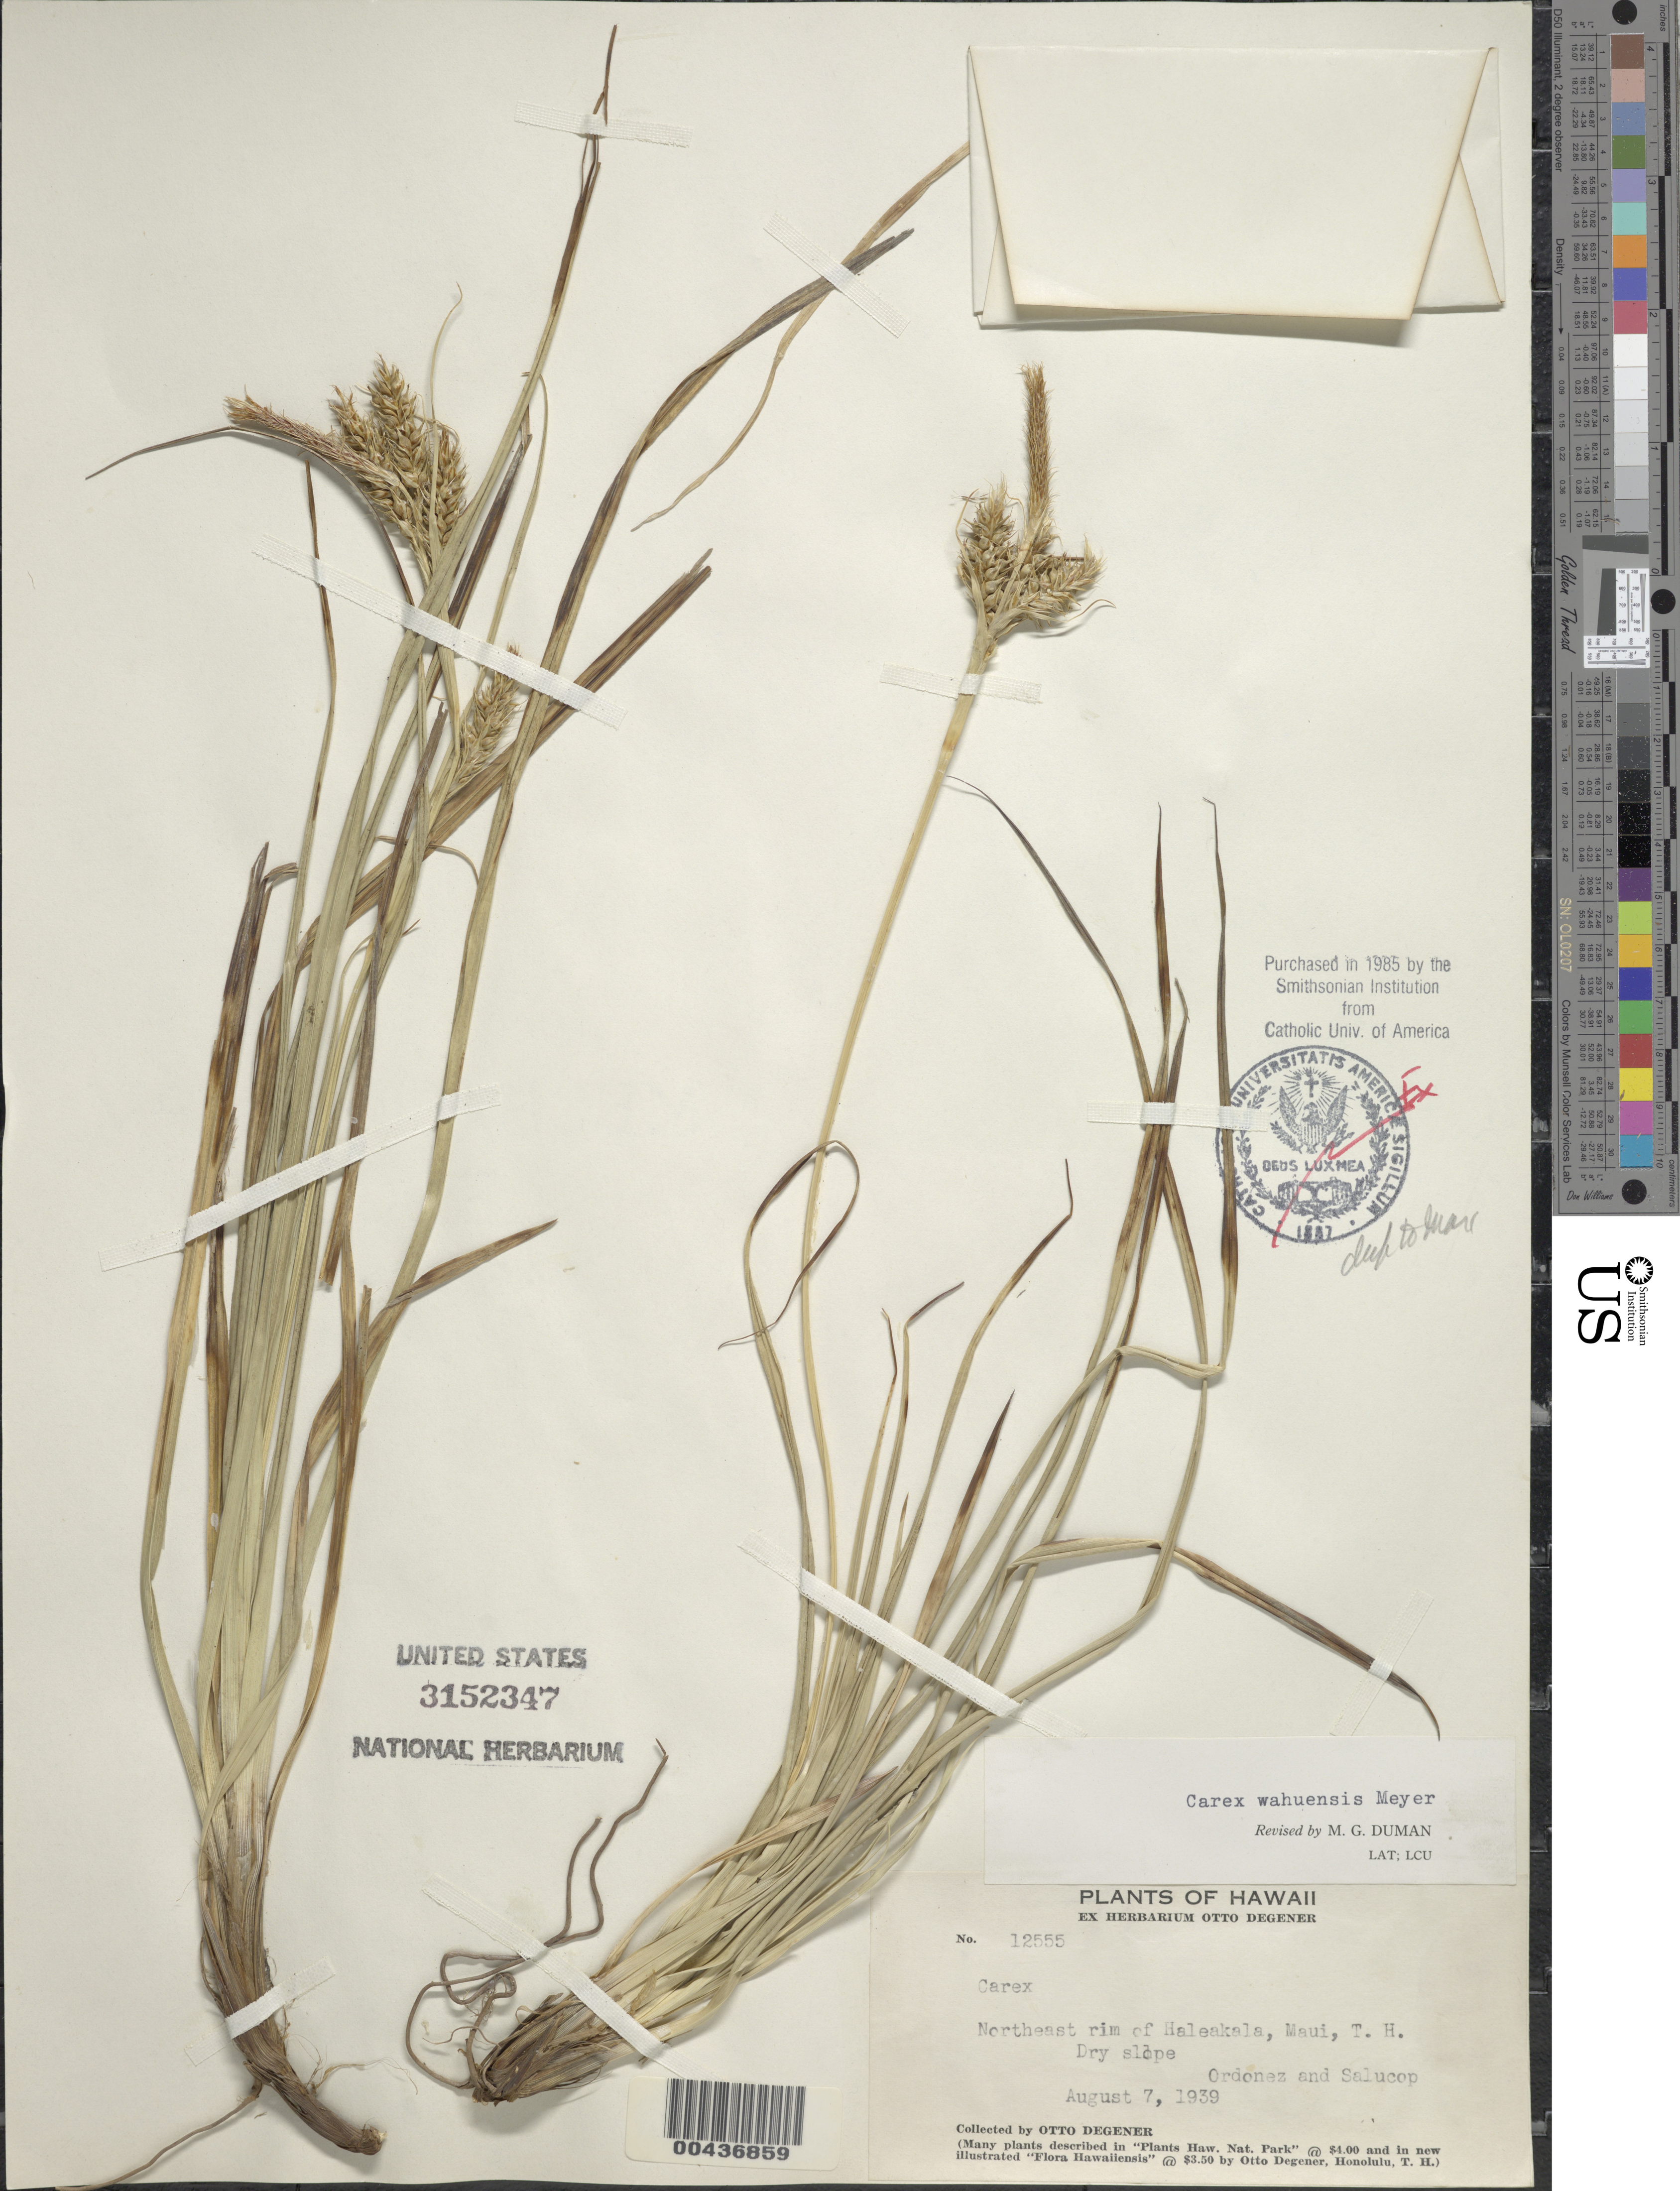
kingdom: Plantae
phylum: Tracheophyta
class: Liliopsida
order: Poales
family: Cyperaceae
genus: Carex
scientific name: Carex wahuensis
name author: C.A. Mey.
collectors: O. Degener, Ordonez & -- Salucop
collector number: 12555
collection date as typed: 7 Aug 1939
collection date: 1939-08-07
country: United States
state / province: Hawaii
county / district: Maui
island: Maui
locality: Northeast rim of Haleakala, Maui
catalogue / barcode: US 3152347